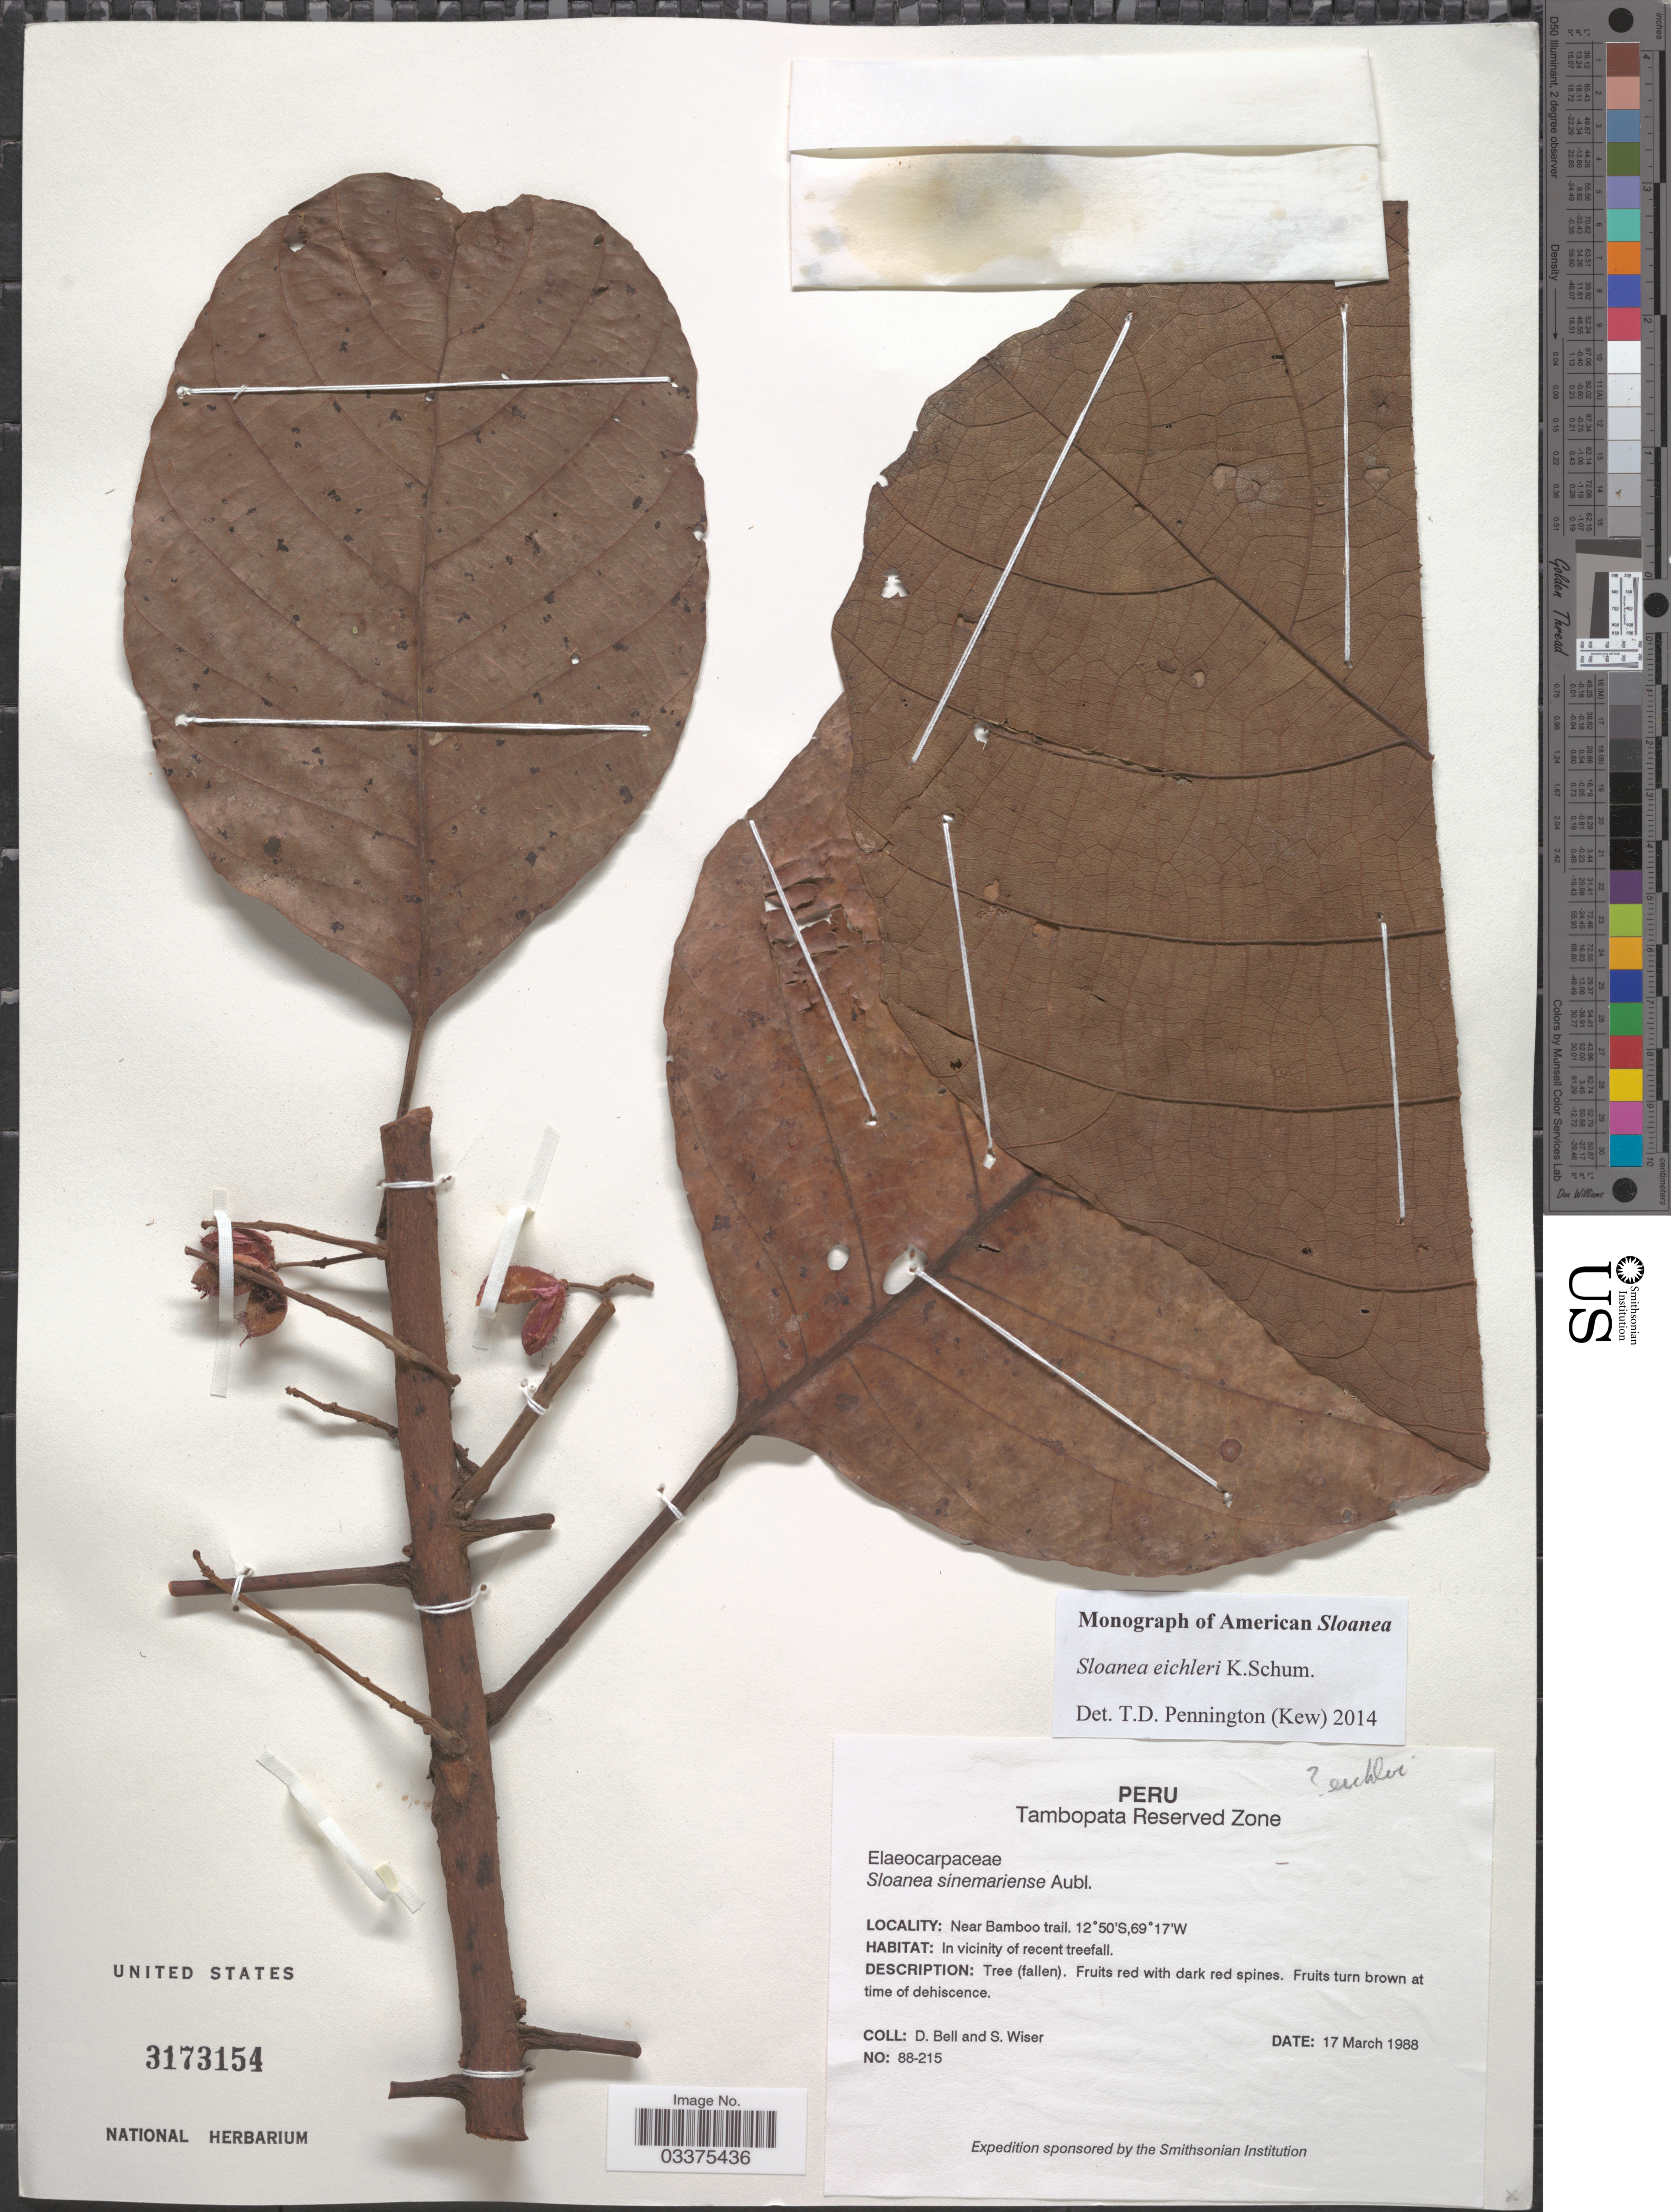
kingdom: Plantae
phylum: Tracheophyta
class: Magnoliopsida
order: Oxalidales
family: Elaeocarpaceae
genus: Sloanea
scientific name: Sloanea eichleri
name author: K. Schum.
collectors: D. A. Bell & S. Wiser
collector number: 88-215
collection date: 1988-03-17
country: Peru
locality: Tambopata Reserved Zone. Near Bamboo trail.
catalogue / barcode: US 3173154